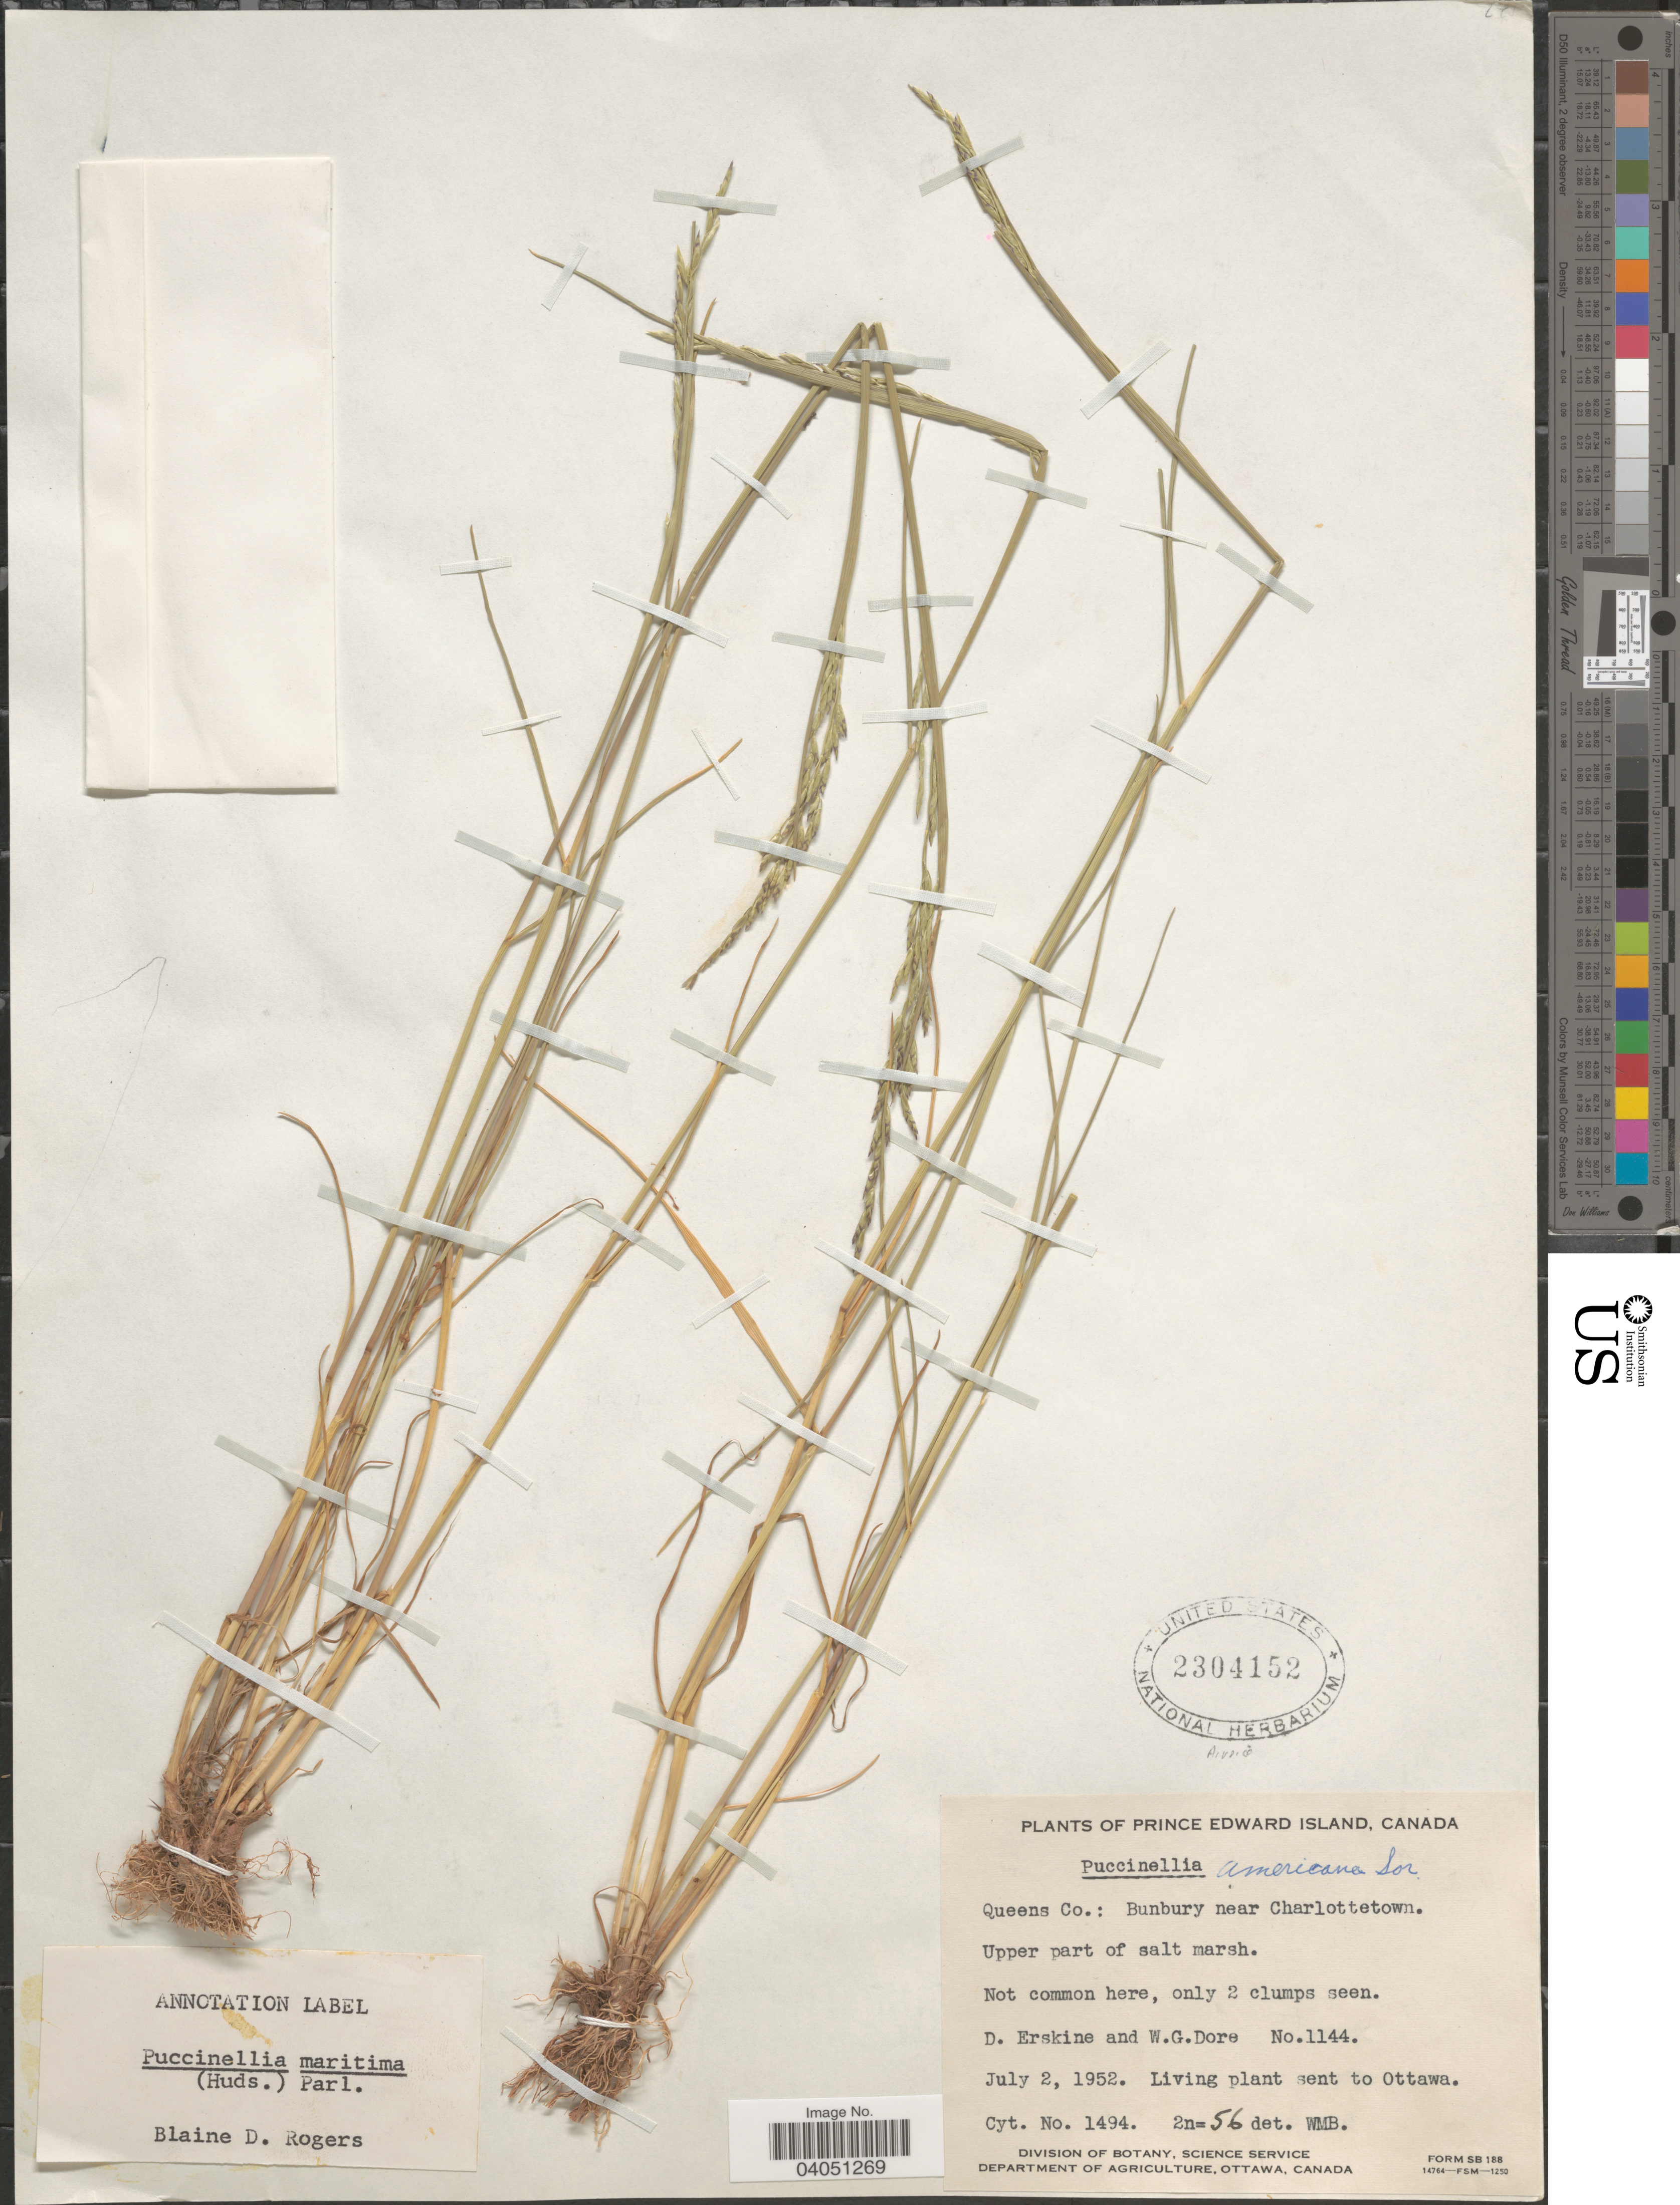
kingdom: Plantae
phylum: Tracheophyta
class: Liliopsida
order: Poales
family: Poaceae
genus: Puccinellia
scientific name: Puccinellia maritima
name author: (Huds.) Parl.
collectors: D. Erskine & W. Dore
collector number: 1144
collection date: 1952-07-02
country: Canada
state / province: Prince Edward Island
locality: Queens Co.: Bunbury near Charlottetown.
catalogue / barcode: US 2304152